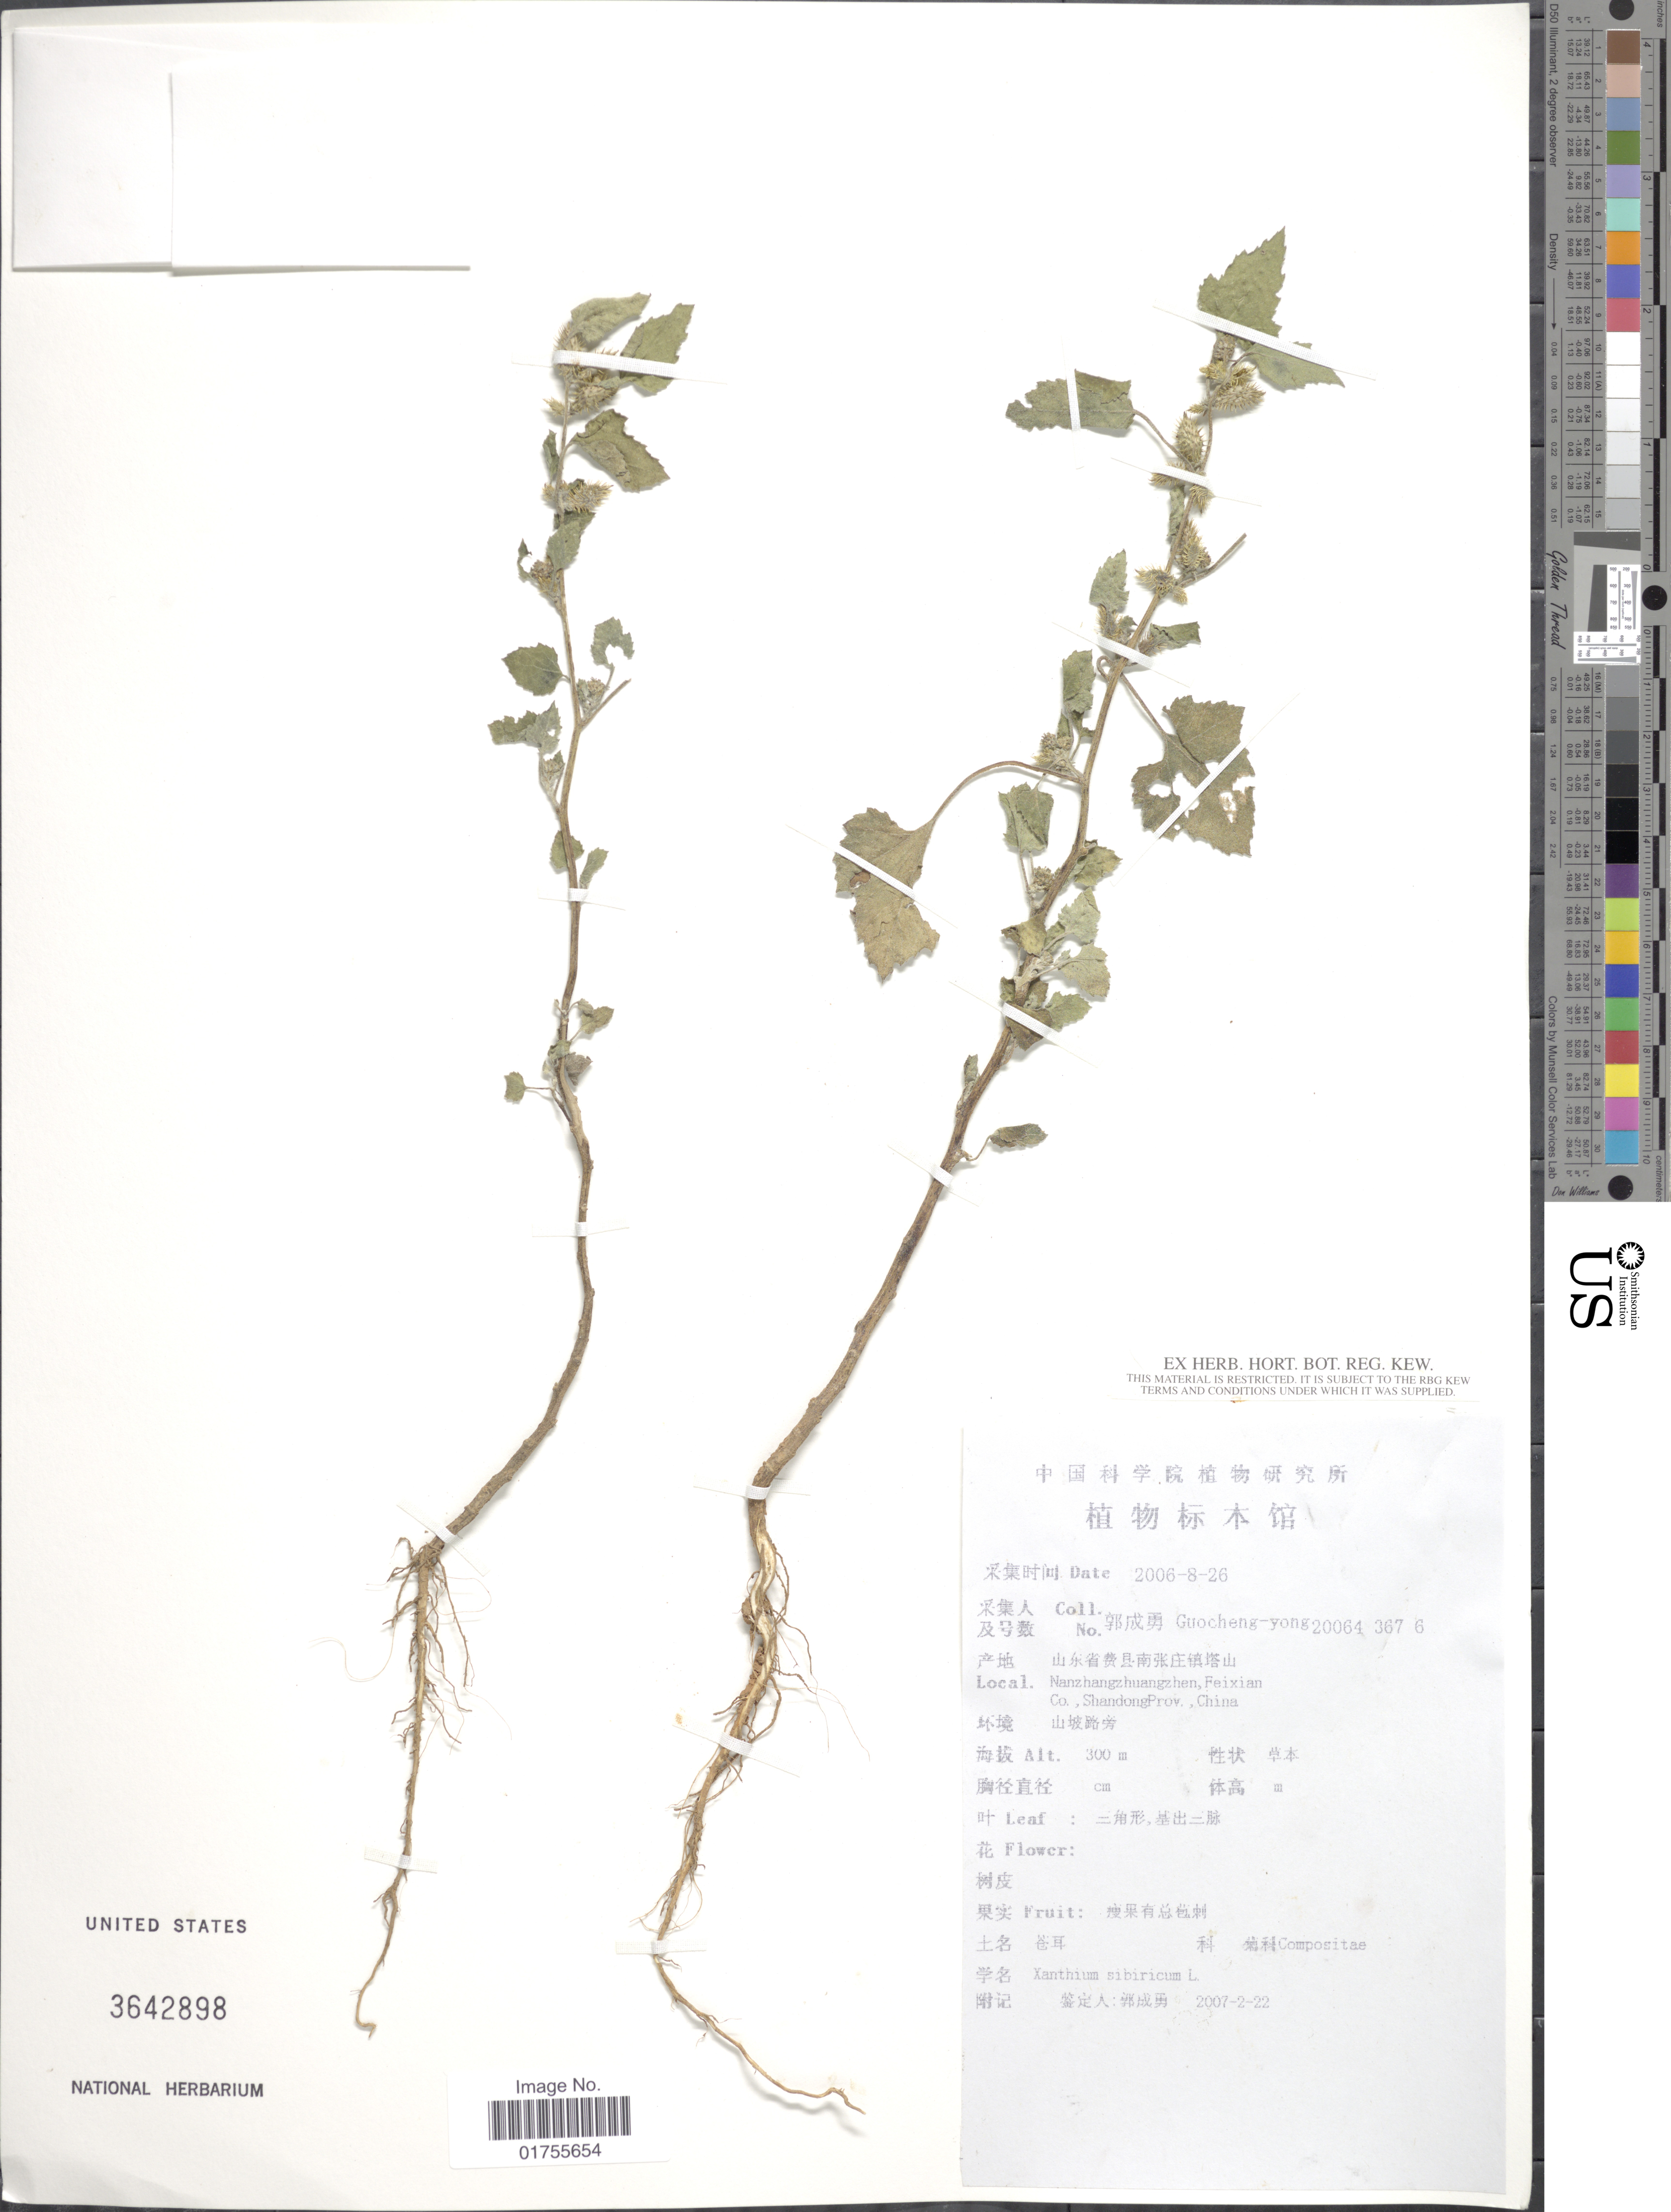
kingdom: Plantae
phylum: Tracheophyta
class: Magnoliopsida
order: Asterales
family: Asteraceae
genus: Xanthium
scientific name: Xanthium sibiricum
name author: L.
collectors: Guo cheng-yong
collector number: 20064 367 6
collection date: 2006-08-26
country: China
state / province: Shandong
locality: Nazhangzhuanzhen, Feixian Co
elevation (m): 300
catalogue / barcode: US 3642898